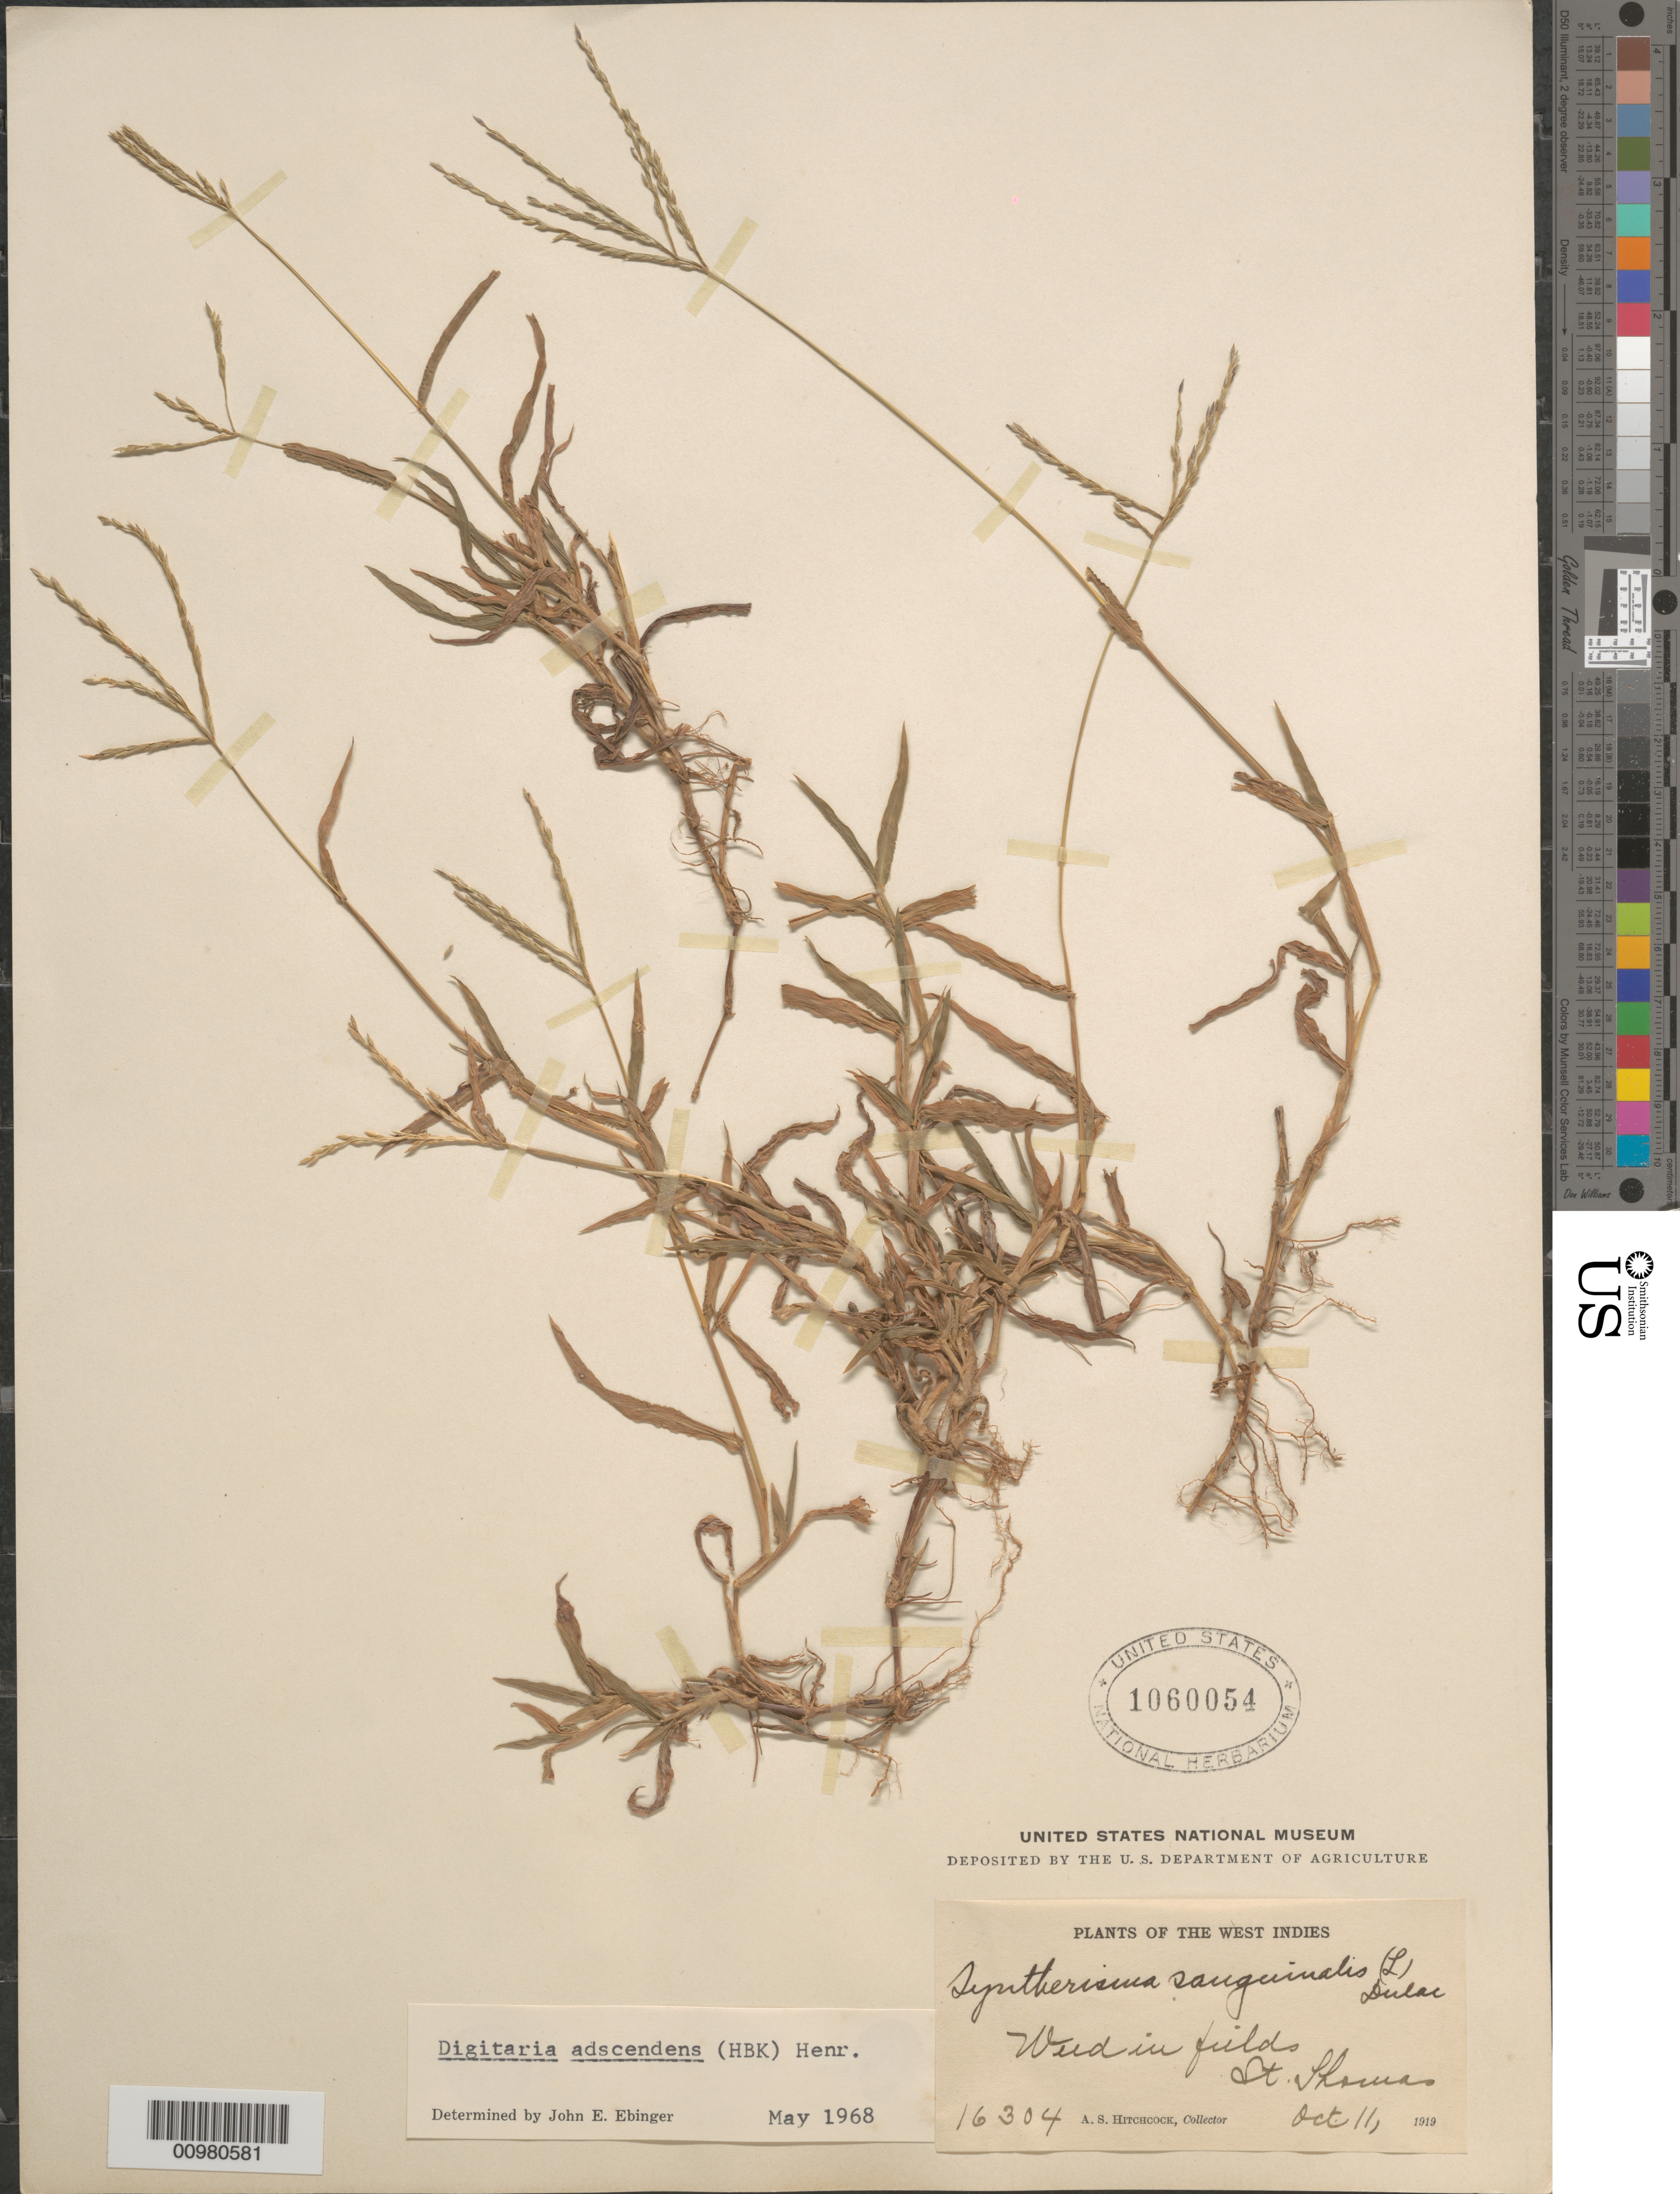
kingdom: Plantae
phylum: Tracheophyta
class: Liliopsida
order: Poales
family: Poaceae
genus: Digitaria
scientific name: Digitaria ciliaris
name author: (Retz.) Koeler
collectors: A. S. Hitchcock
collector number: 16304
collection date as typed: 11 Oct 1919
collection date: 1919-10-11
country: U.S. Virgin Islands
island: St. Thomas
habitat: Weed in field.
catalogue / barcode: US 1060054